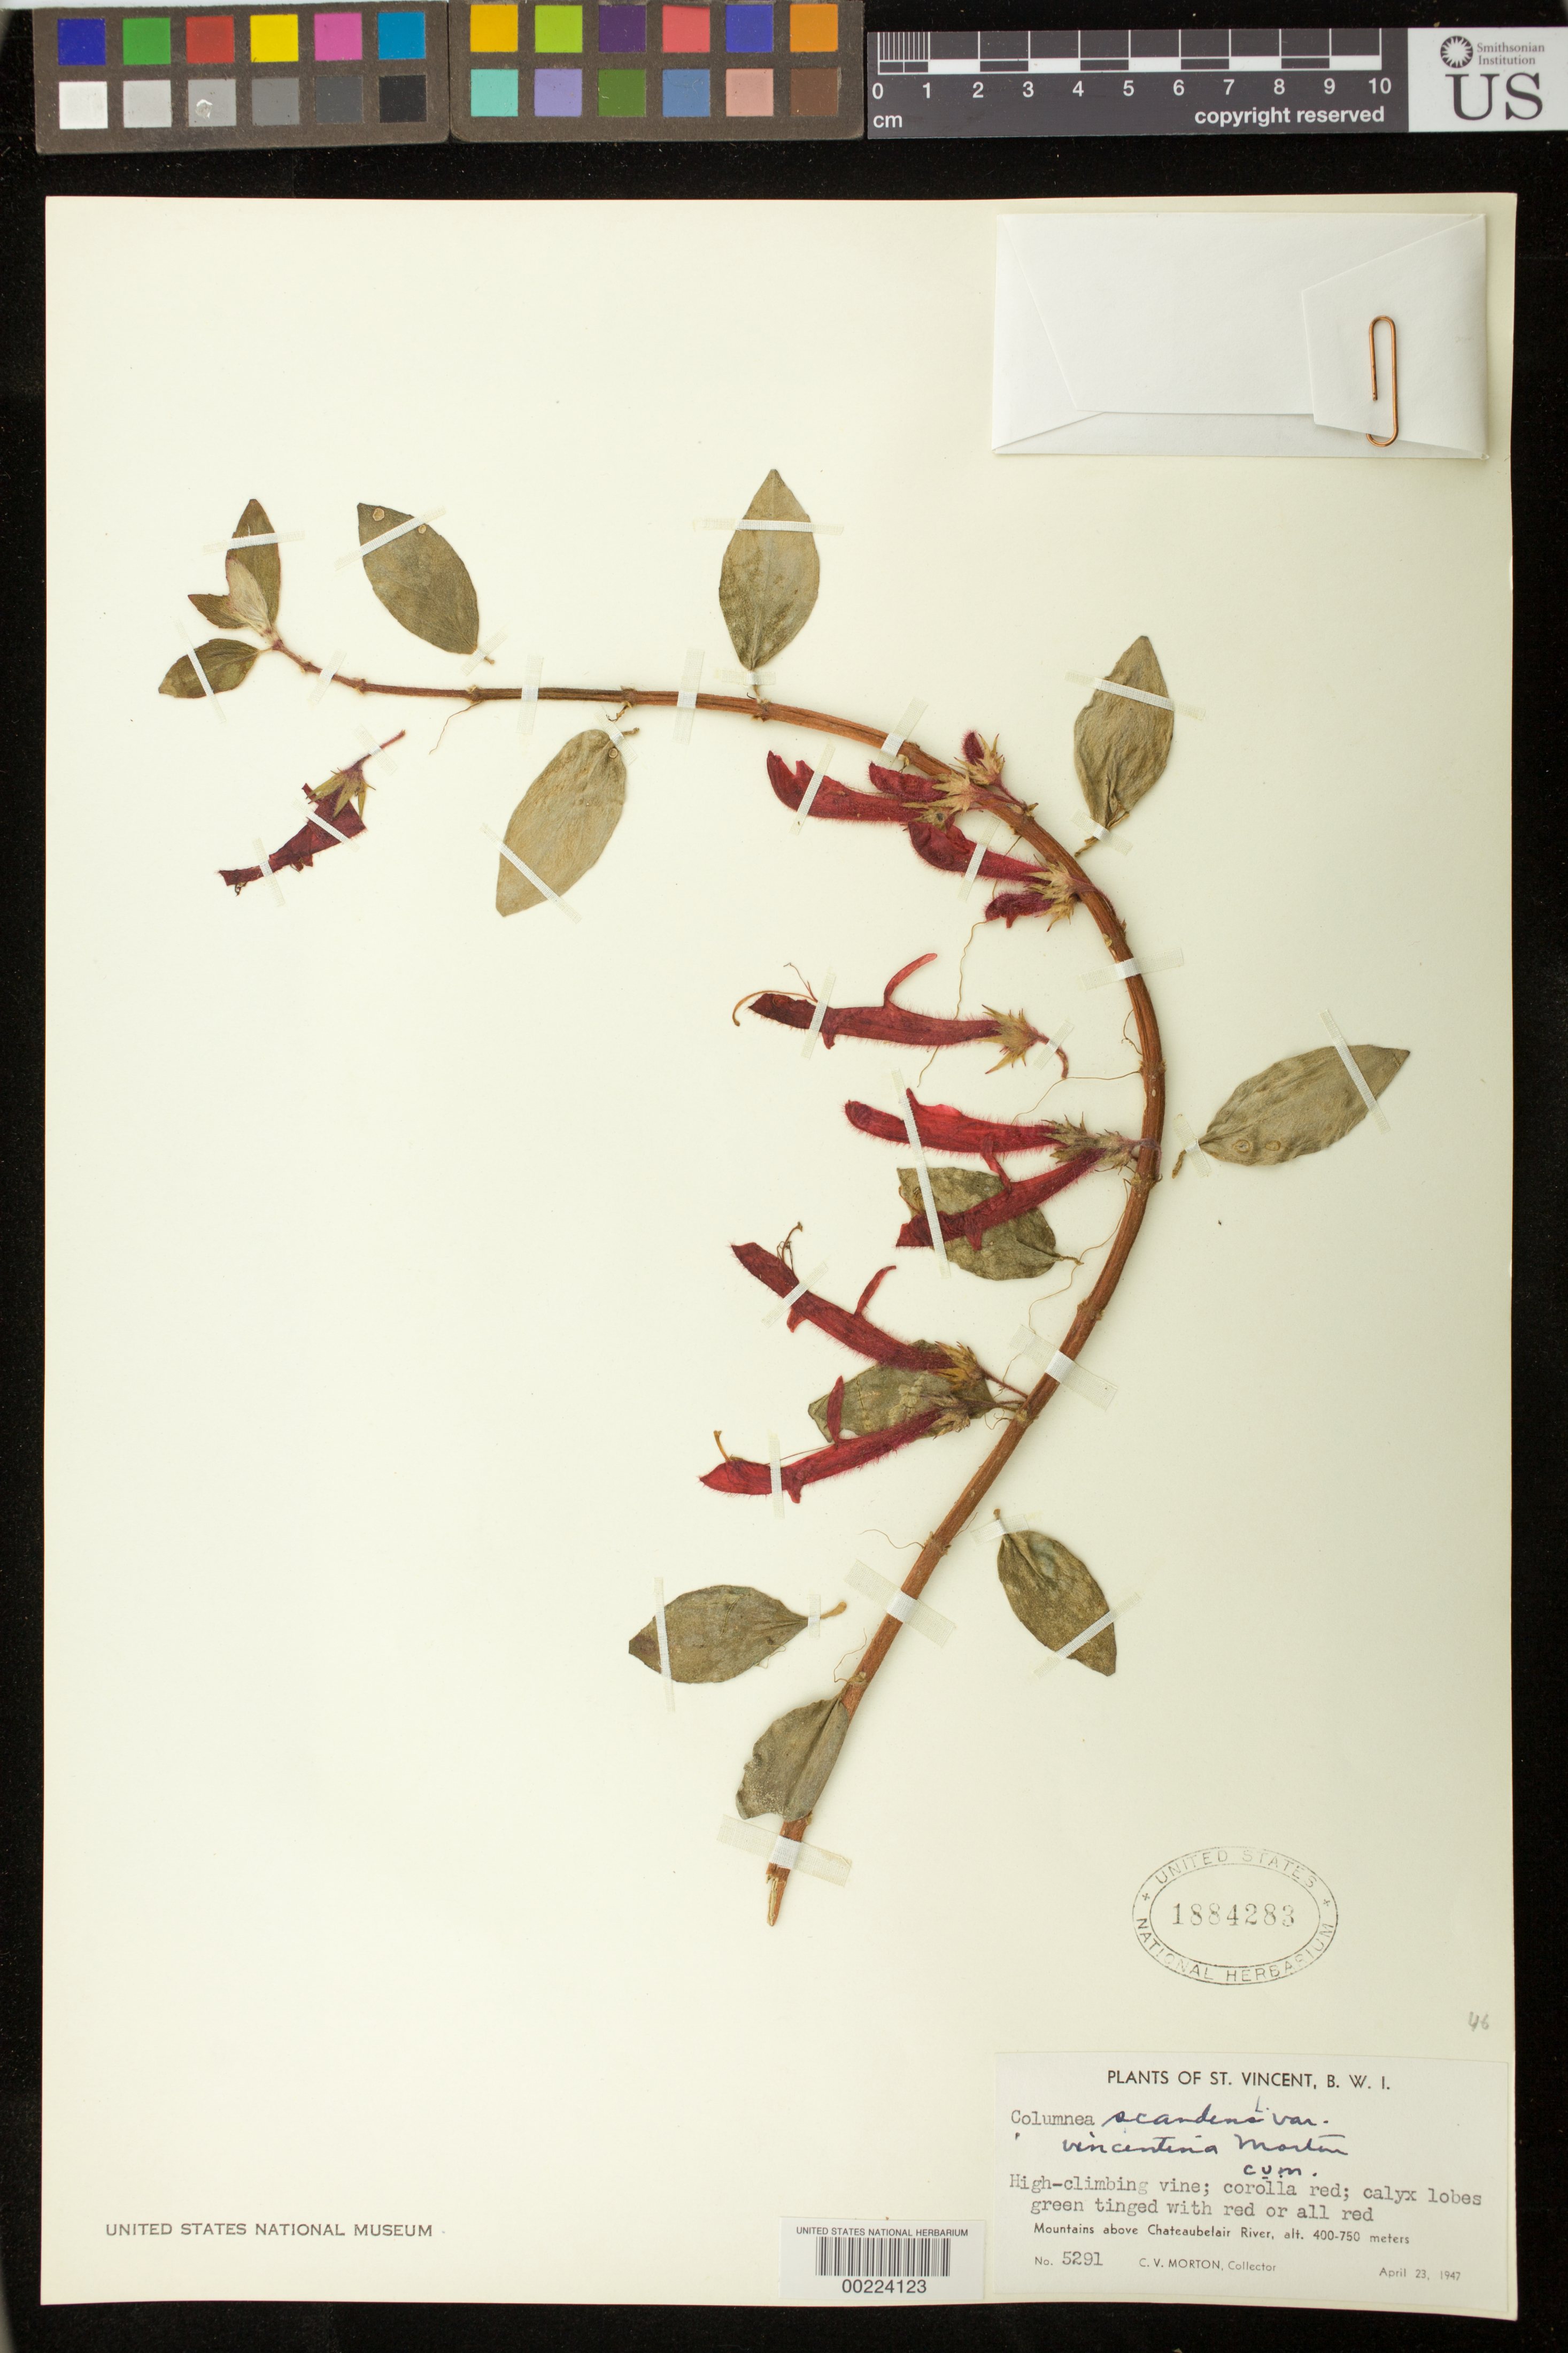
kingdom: Plantae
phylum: Tracheophyta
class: Magnoliopsida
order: Lamiales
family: Gesneriaceae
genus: Columnea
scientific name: Columnea scandens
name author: L.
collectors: C. V. Morton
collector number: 5291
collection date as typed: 23 Apr 1947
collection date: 1947-04-23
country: St. Vincent - Grenadines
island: St. Vincent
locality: Mountains above Chateaubelair River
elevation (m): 400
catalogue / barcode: US 1884283